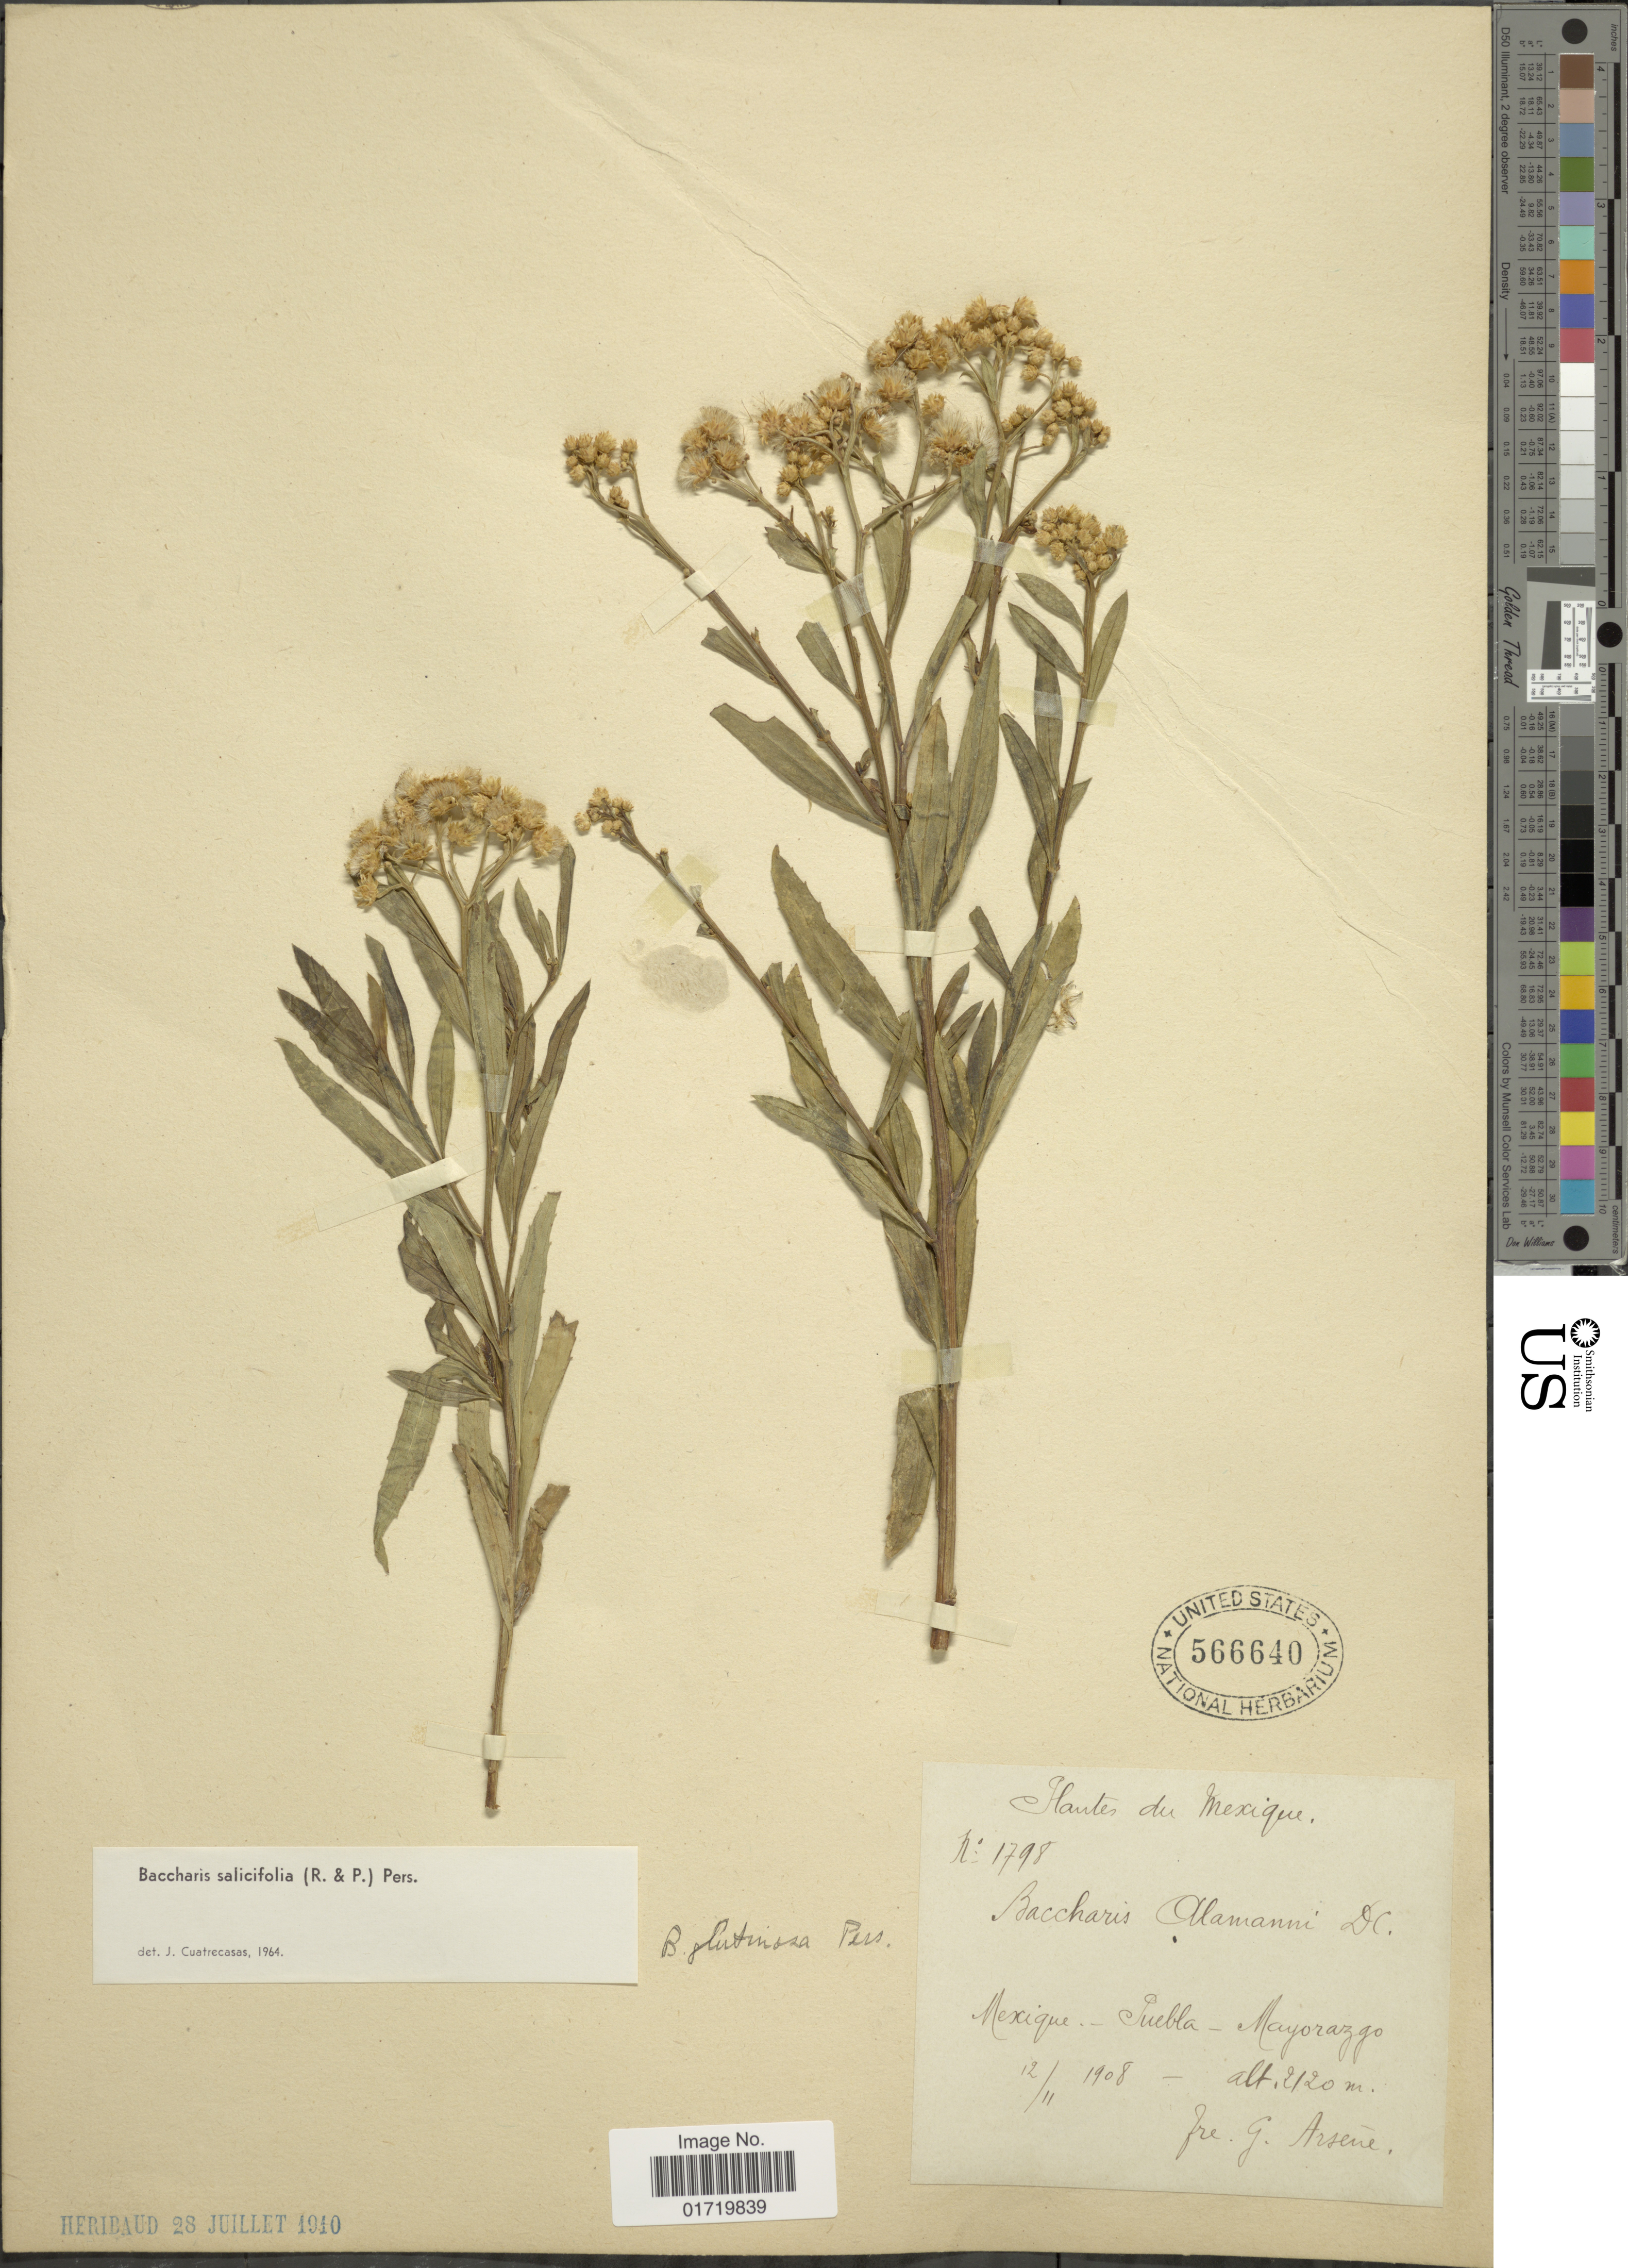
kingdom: Plantae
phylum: Tracheophyta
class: Magnoliopsida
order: Asterales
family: Asteraceae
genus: Baccharis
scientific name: Baccharis salicifolia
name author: (Ruiz & Pav.) Pers.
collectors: Bro. G. Arsène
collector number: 1798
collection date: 1909-11-12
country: Mexico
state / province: Puebla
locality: Mexique, Mayorazgo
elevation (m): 2120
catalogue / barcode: US 566640